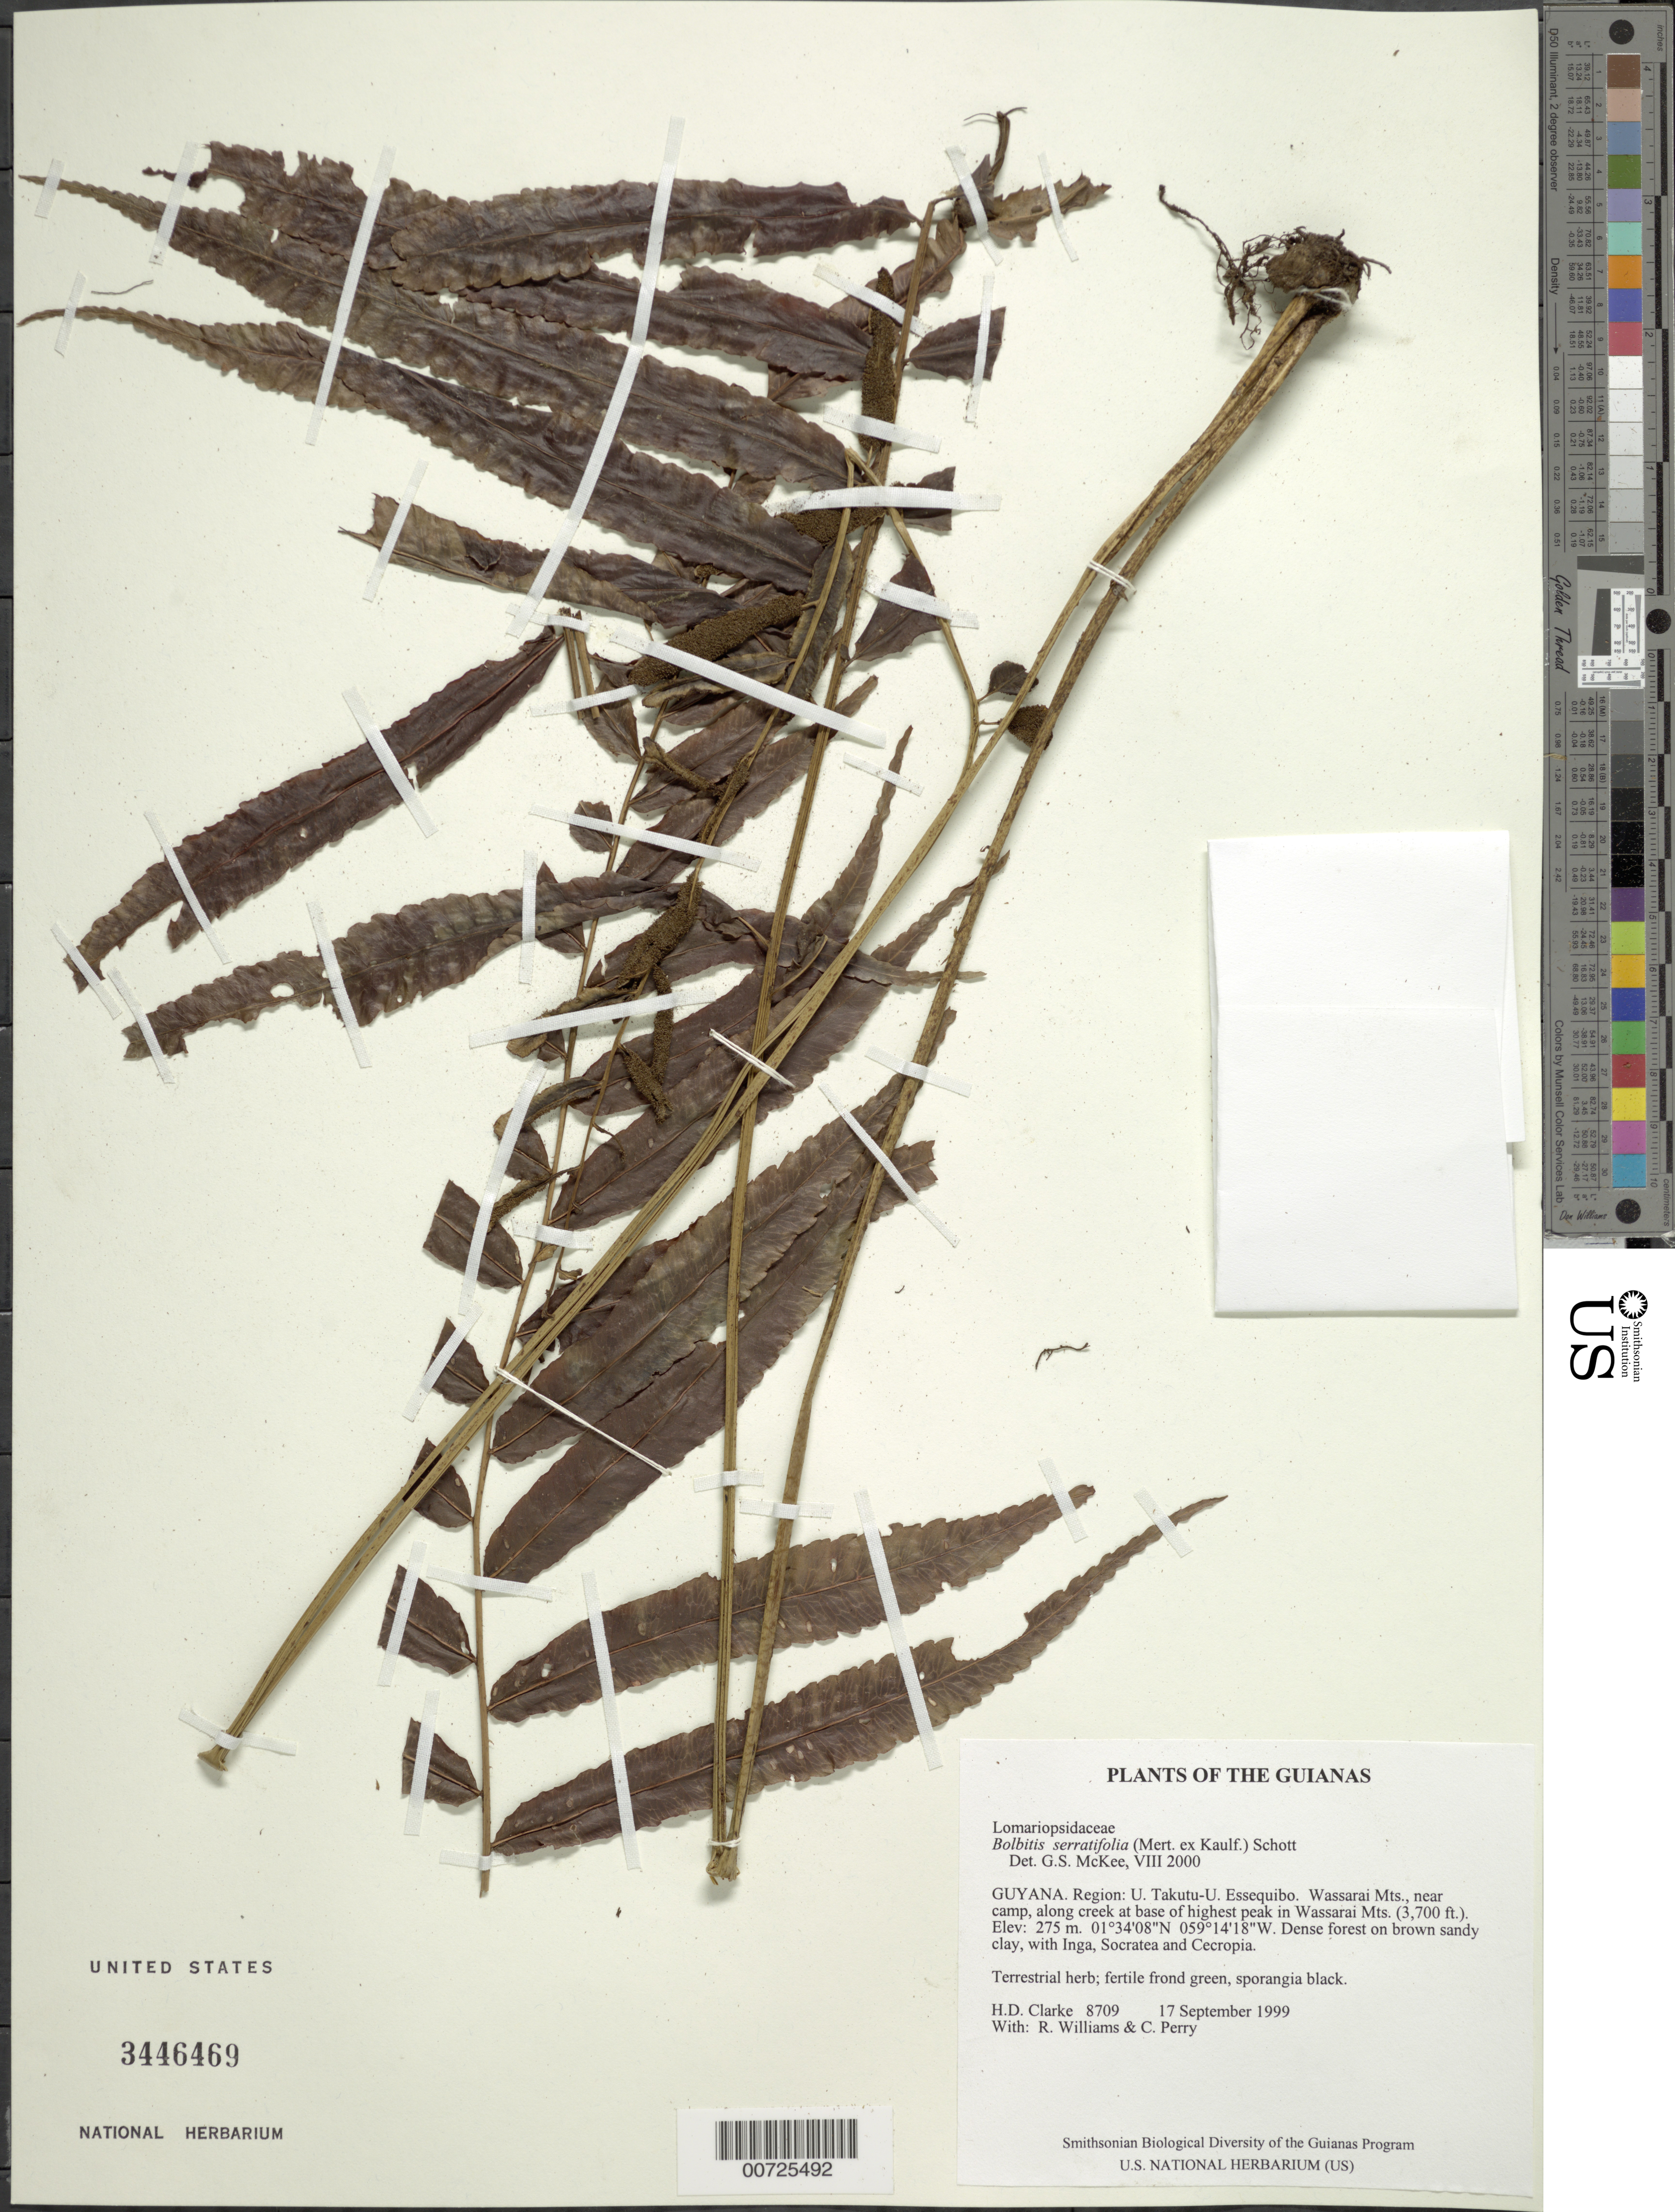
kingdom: Plantae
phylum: Tracheophyta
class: Polypodiopsida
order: Polypodiales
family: Dryopteridaceae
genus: Bolbitis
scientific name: Bolbitis serratifolia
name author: (Mert. ex Kaulf.) Schott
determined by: McKee, G. S., (US), NMNH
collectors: H. D. Clarke, R. Williams & C. Perry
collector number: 8709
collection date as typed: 17 September 1999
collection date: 1999-09-17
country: Guyana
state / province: U. Takutu-U. Essequibo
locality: Wassarai Mts., near camp, along creek at base of highest peak in Wassarai Mts. (3,700 ft.)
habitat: Dense forest on brown sandy clay, with Inga, Socratea and Cecropia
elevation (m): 275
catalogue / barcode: US 3446469